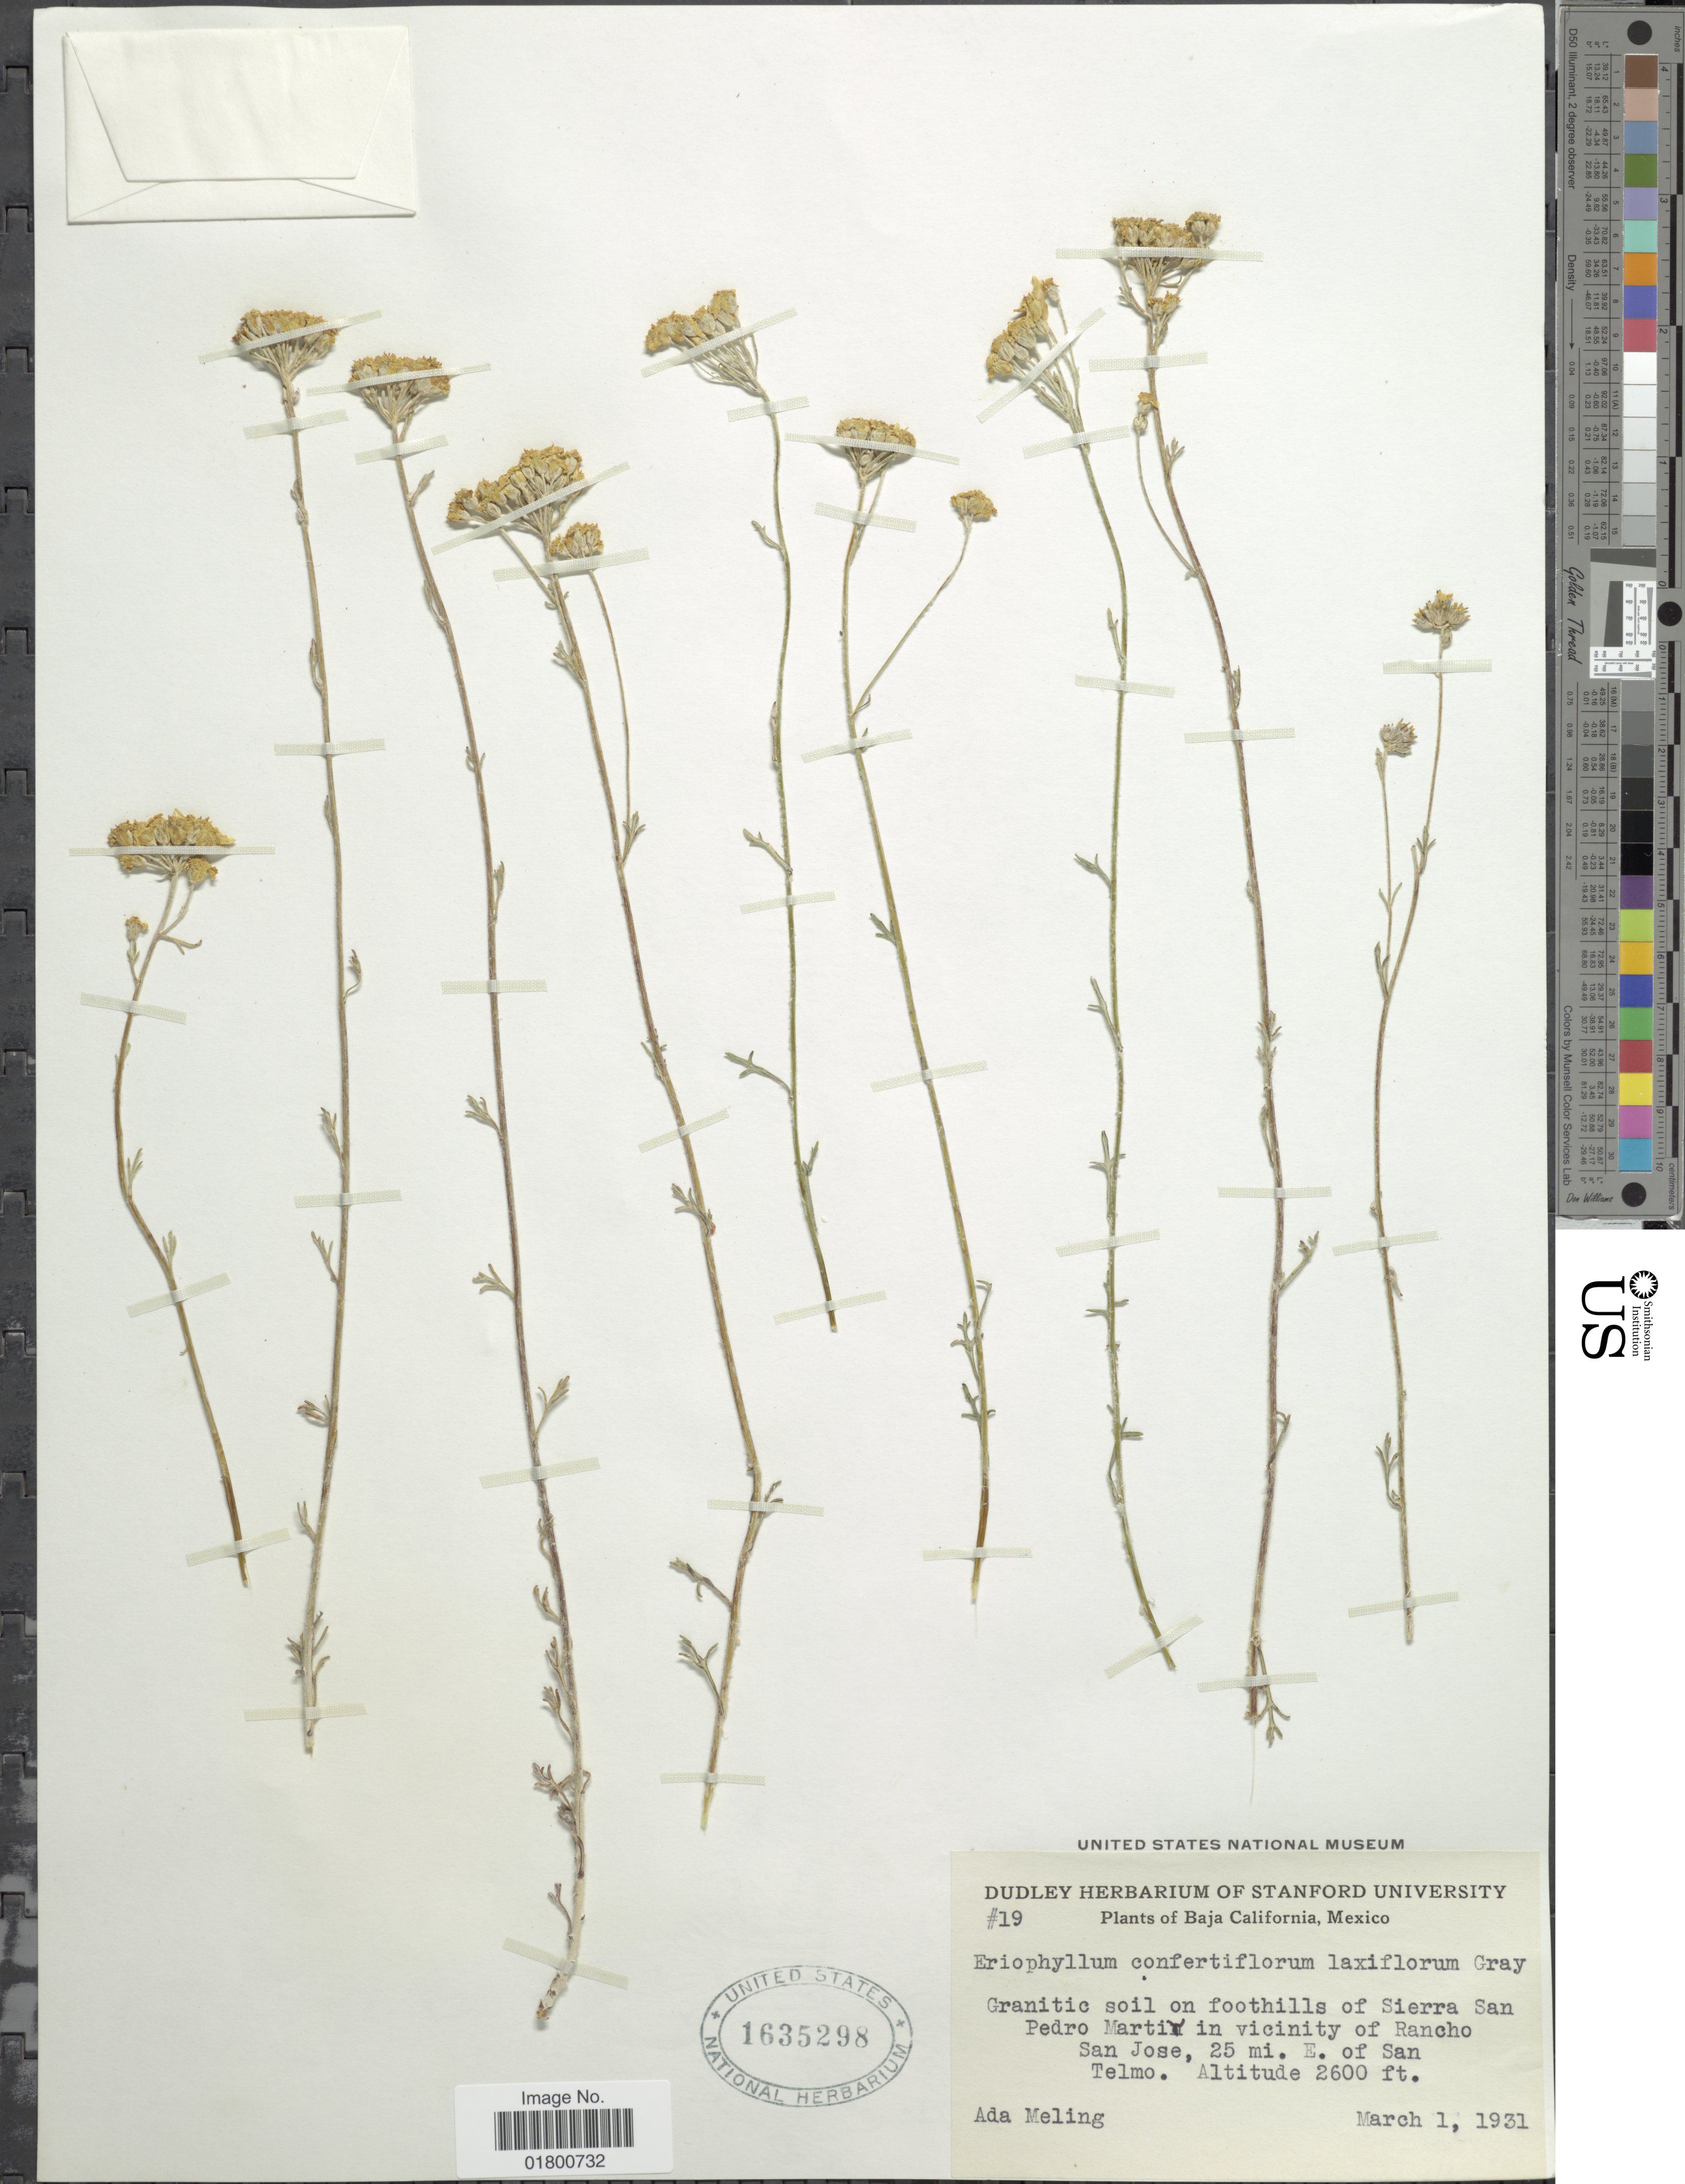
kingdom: Plantae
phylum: Tracheophyta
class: Magnoliopsida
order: Asterales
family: Asteraceae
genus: Eriophyllum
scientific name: Eriophyllum confertiflorum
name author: (DC.) A. Gray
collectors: A. Meling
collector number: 19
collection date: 1931-03-01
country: Mexico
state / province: Baja California Sur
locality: Sierra San Pedro Martin in vicinity of Rancho San Jose, 25 mi. E of San Telmo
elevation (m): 792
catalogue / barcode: US 1635298